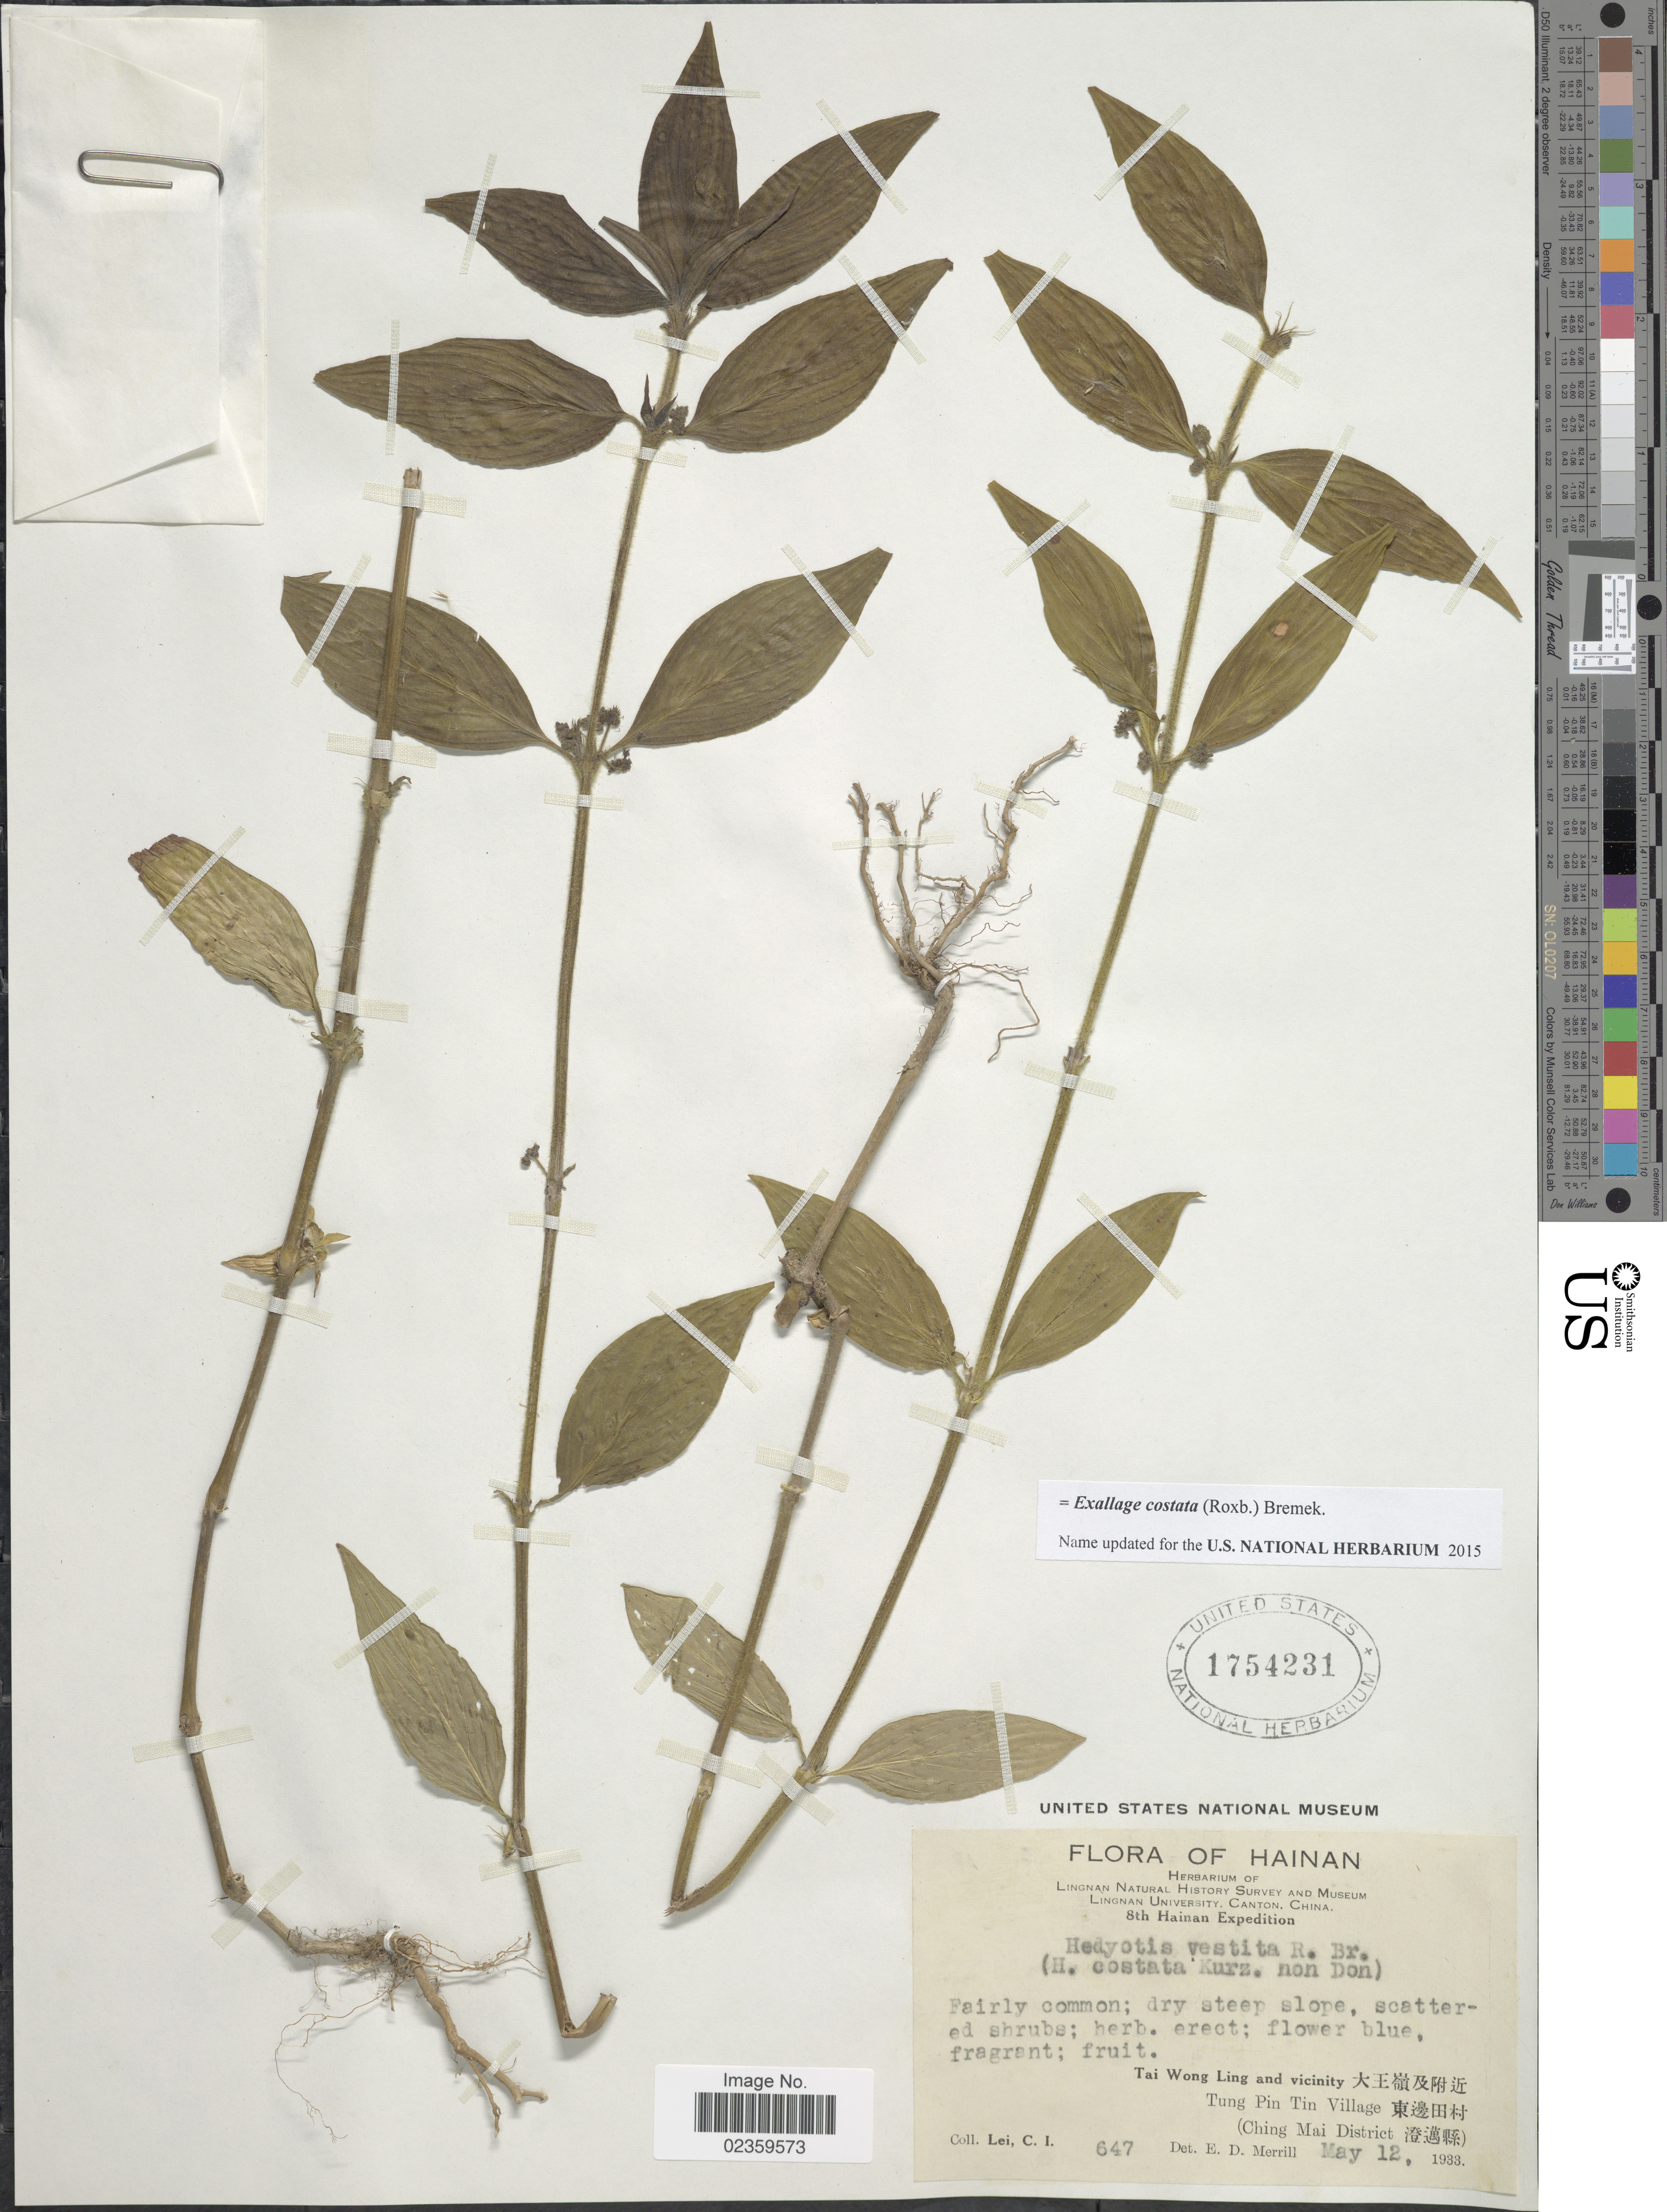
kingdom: Plantae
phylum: Tracheophyta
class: Magnoliopsida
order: Gentianales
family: Rubiaceae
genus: Exallage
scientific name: Exallage costata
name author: (Roxb.) Bremek.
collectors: C. I. Lei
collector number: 647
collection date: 1933-05-12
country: China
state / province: Hainan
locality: Tai Wong Ling and vicinity. Tung Pin Tin Village. (Ching Mai District)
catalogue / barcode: US 1754231